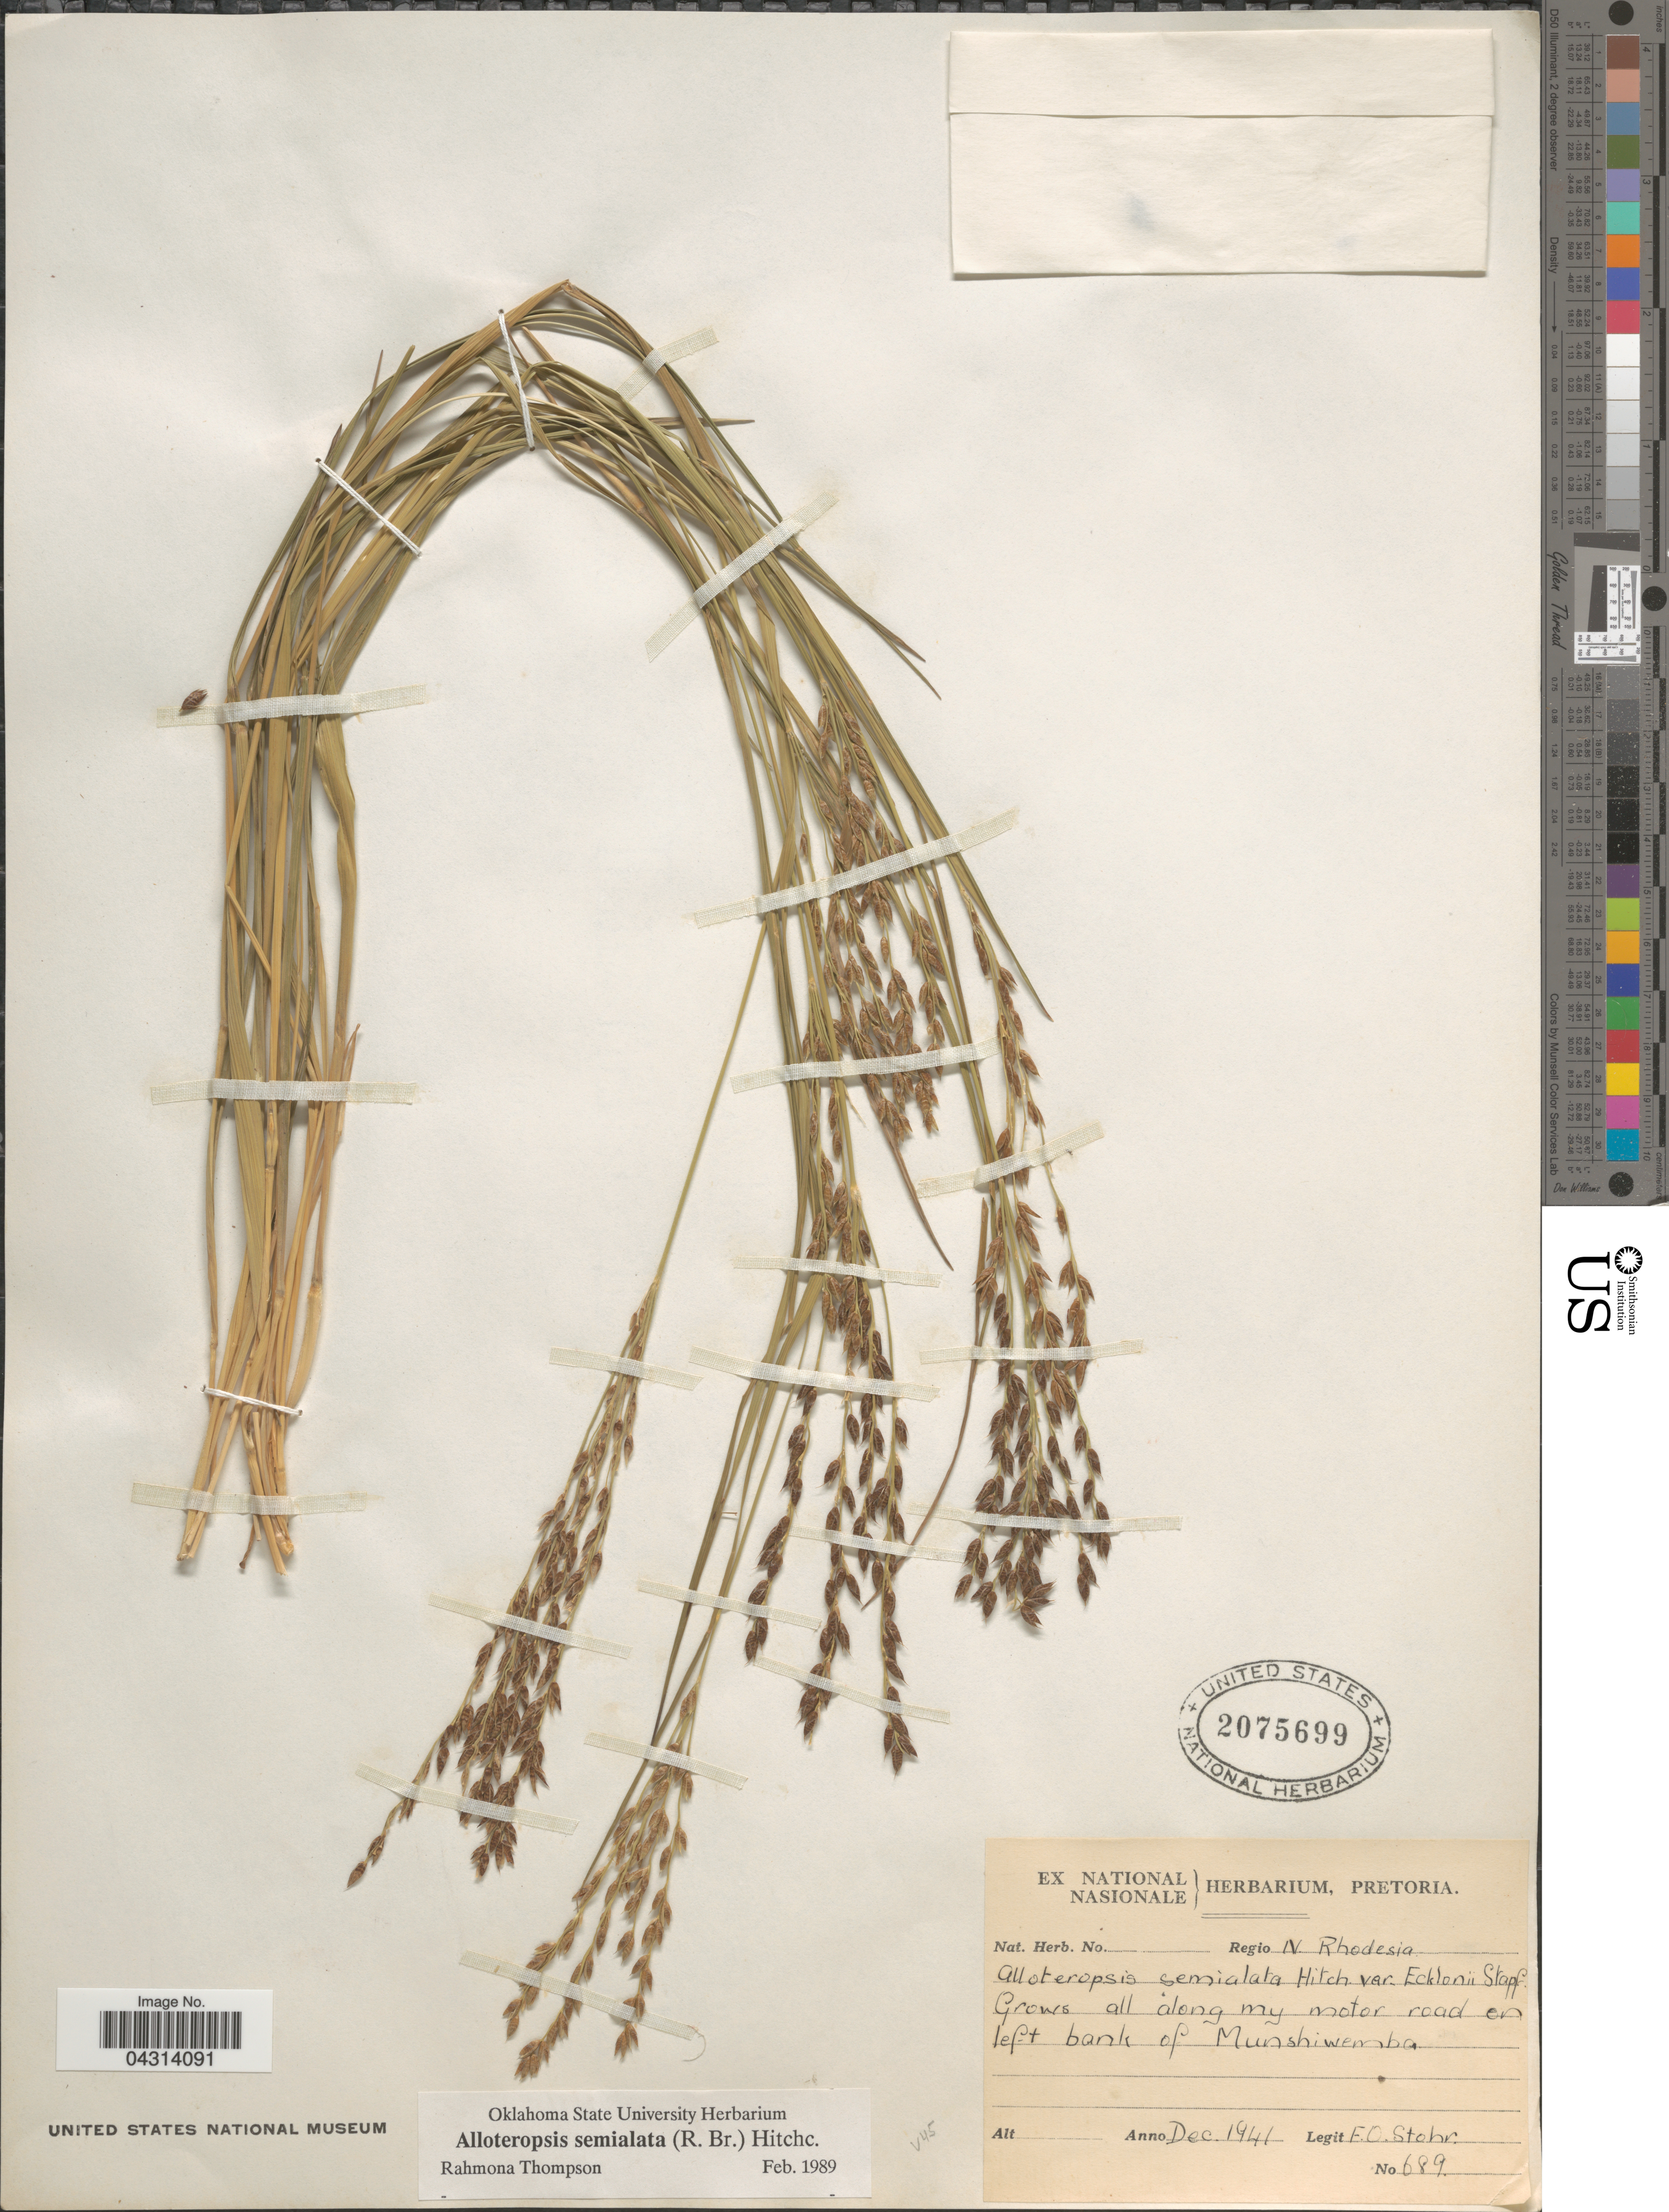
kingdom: Plantae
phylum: Tracheophyta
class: Liliopsida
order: Poales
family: Poaceae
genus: Alloteropsis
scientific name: Alloteropsis semialata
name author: (R. Br.) Hitchc.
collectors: F. Stohr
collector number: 689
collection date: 1941-12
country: Zambia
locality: Regio N. Rhodesia. All along my motor road on left bank of Munshiwemba.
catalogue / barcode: US 2075699